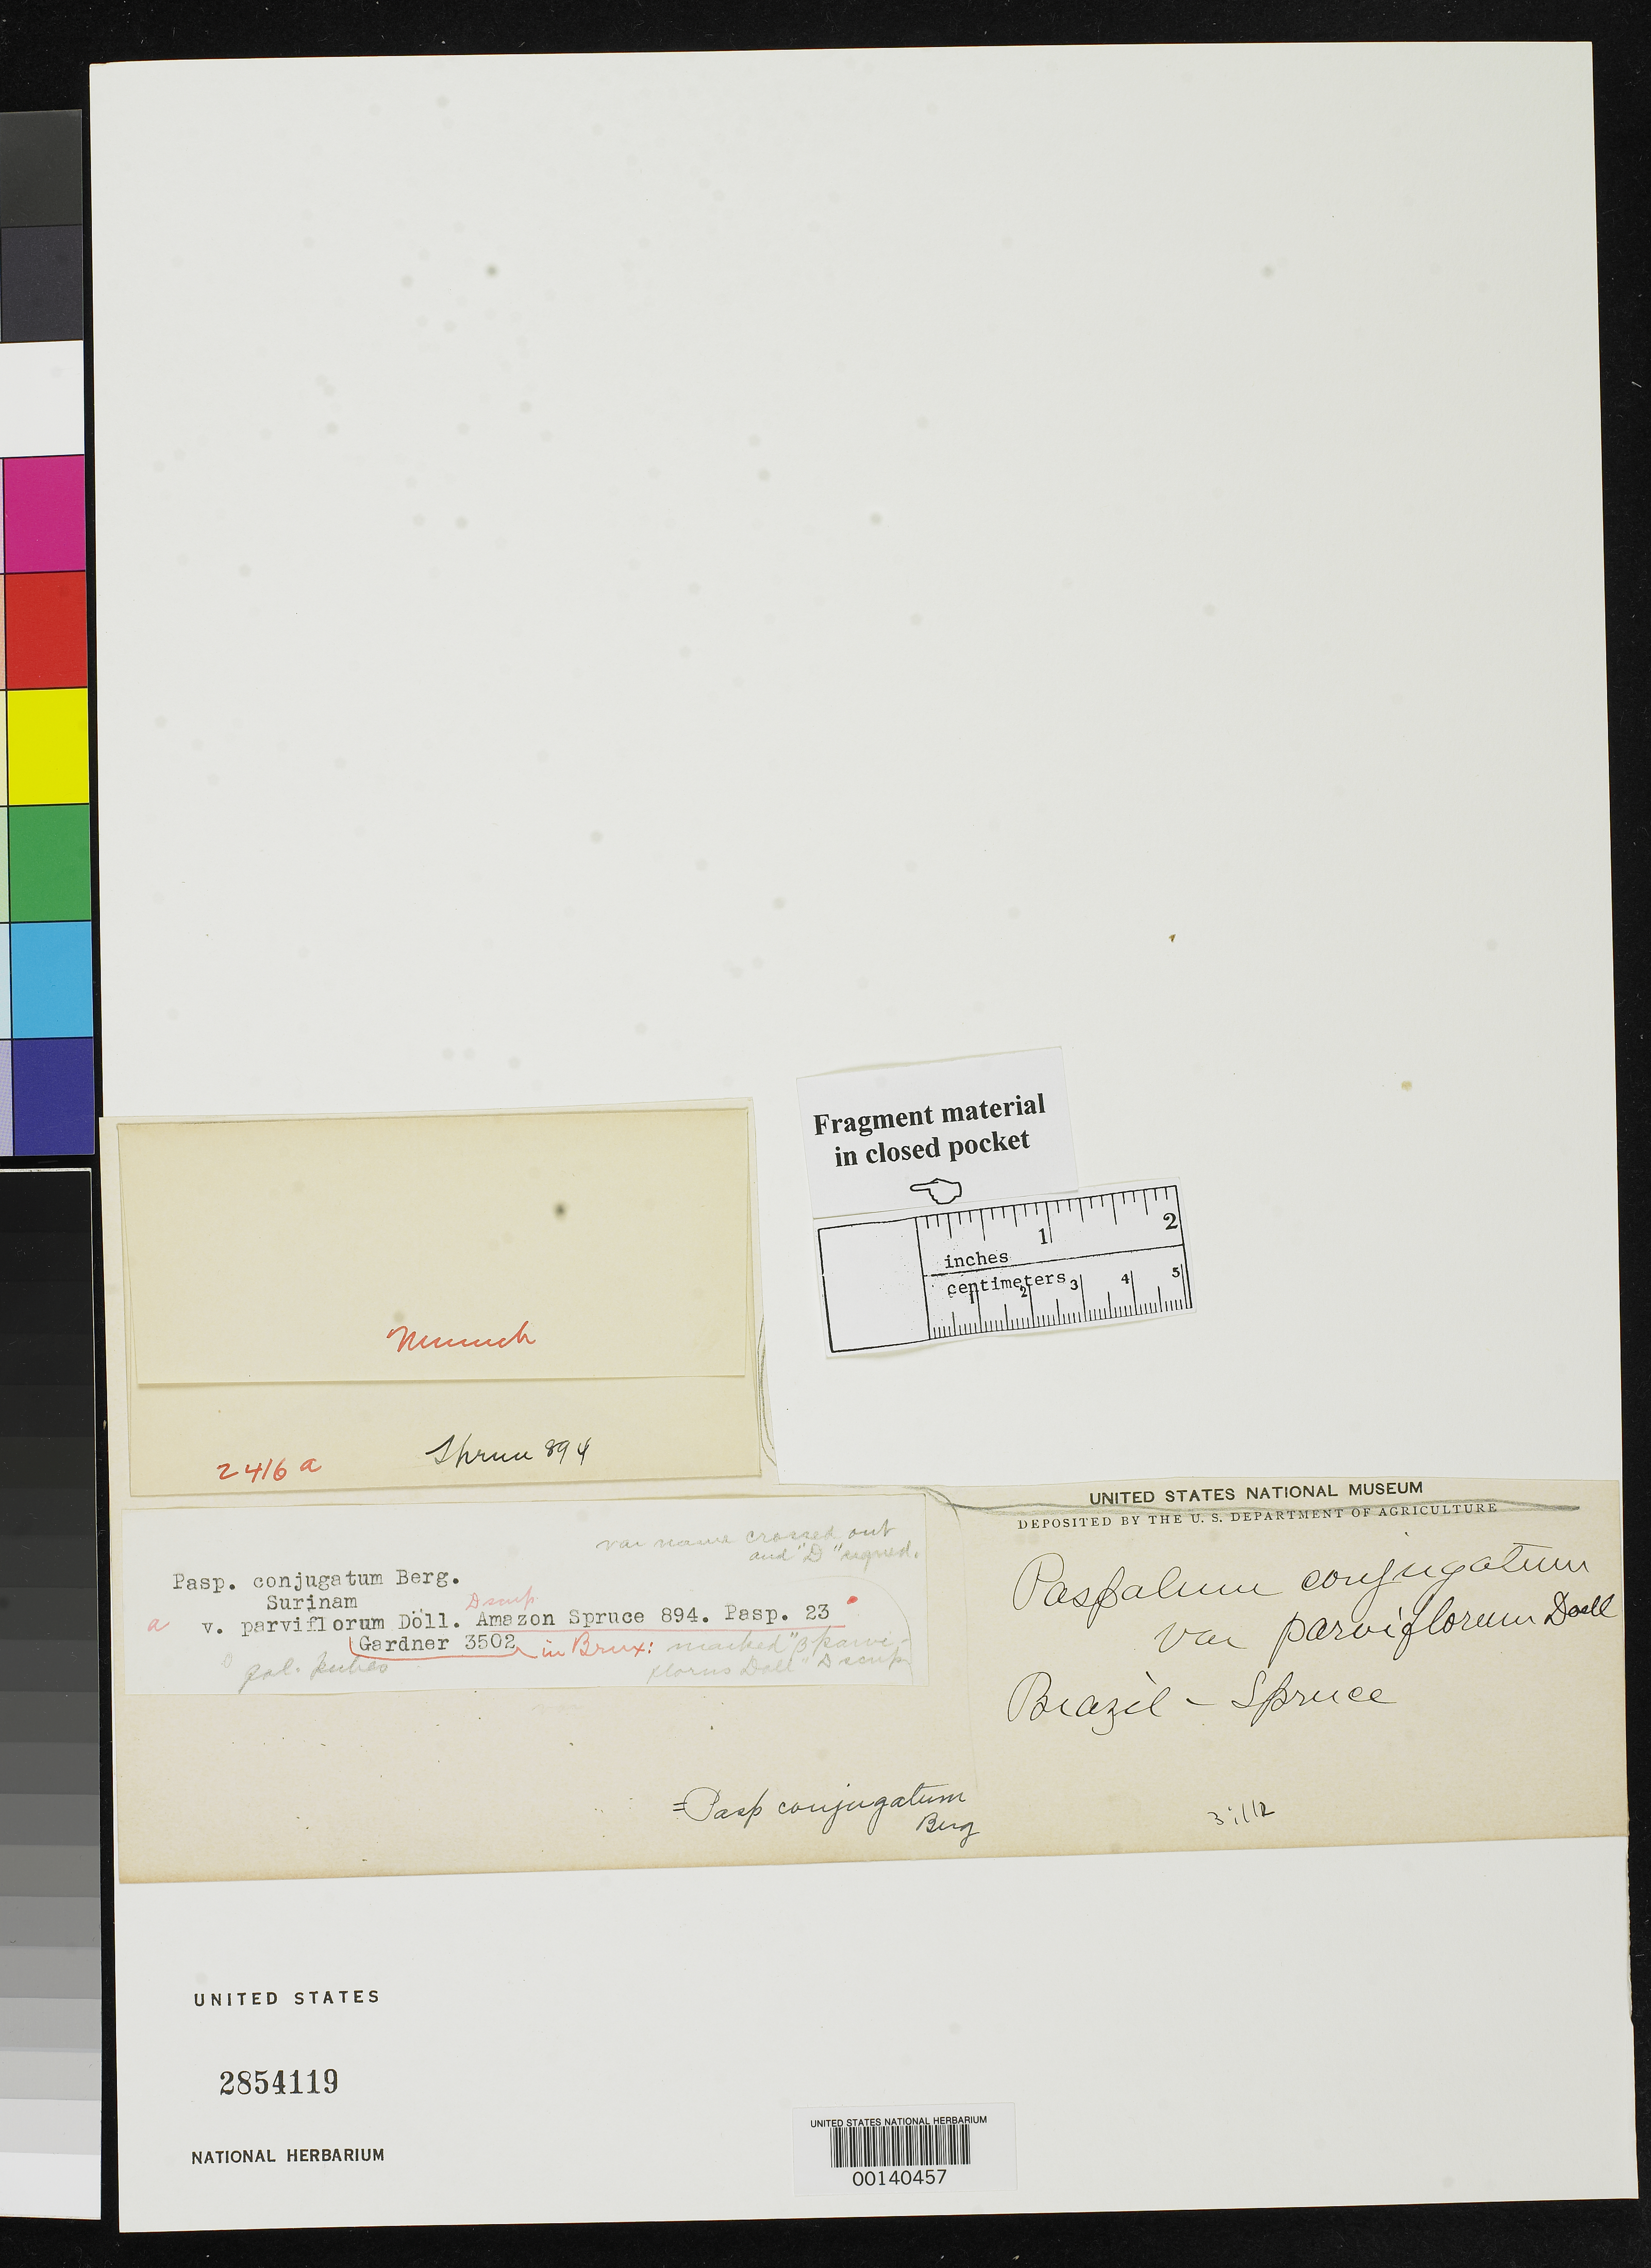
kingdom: Plantae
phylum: Tracheophyta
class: Liliopsida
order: Poales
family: Poaceae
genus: Paspalum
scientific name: Paspalum conjugatum var. parviflorum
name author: Döll in Mart.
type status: Type Fragment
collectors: R. Spruce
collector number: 894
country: Brazil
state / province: Amazonas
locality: Manaus.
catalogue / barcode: US 2854119